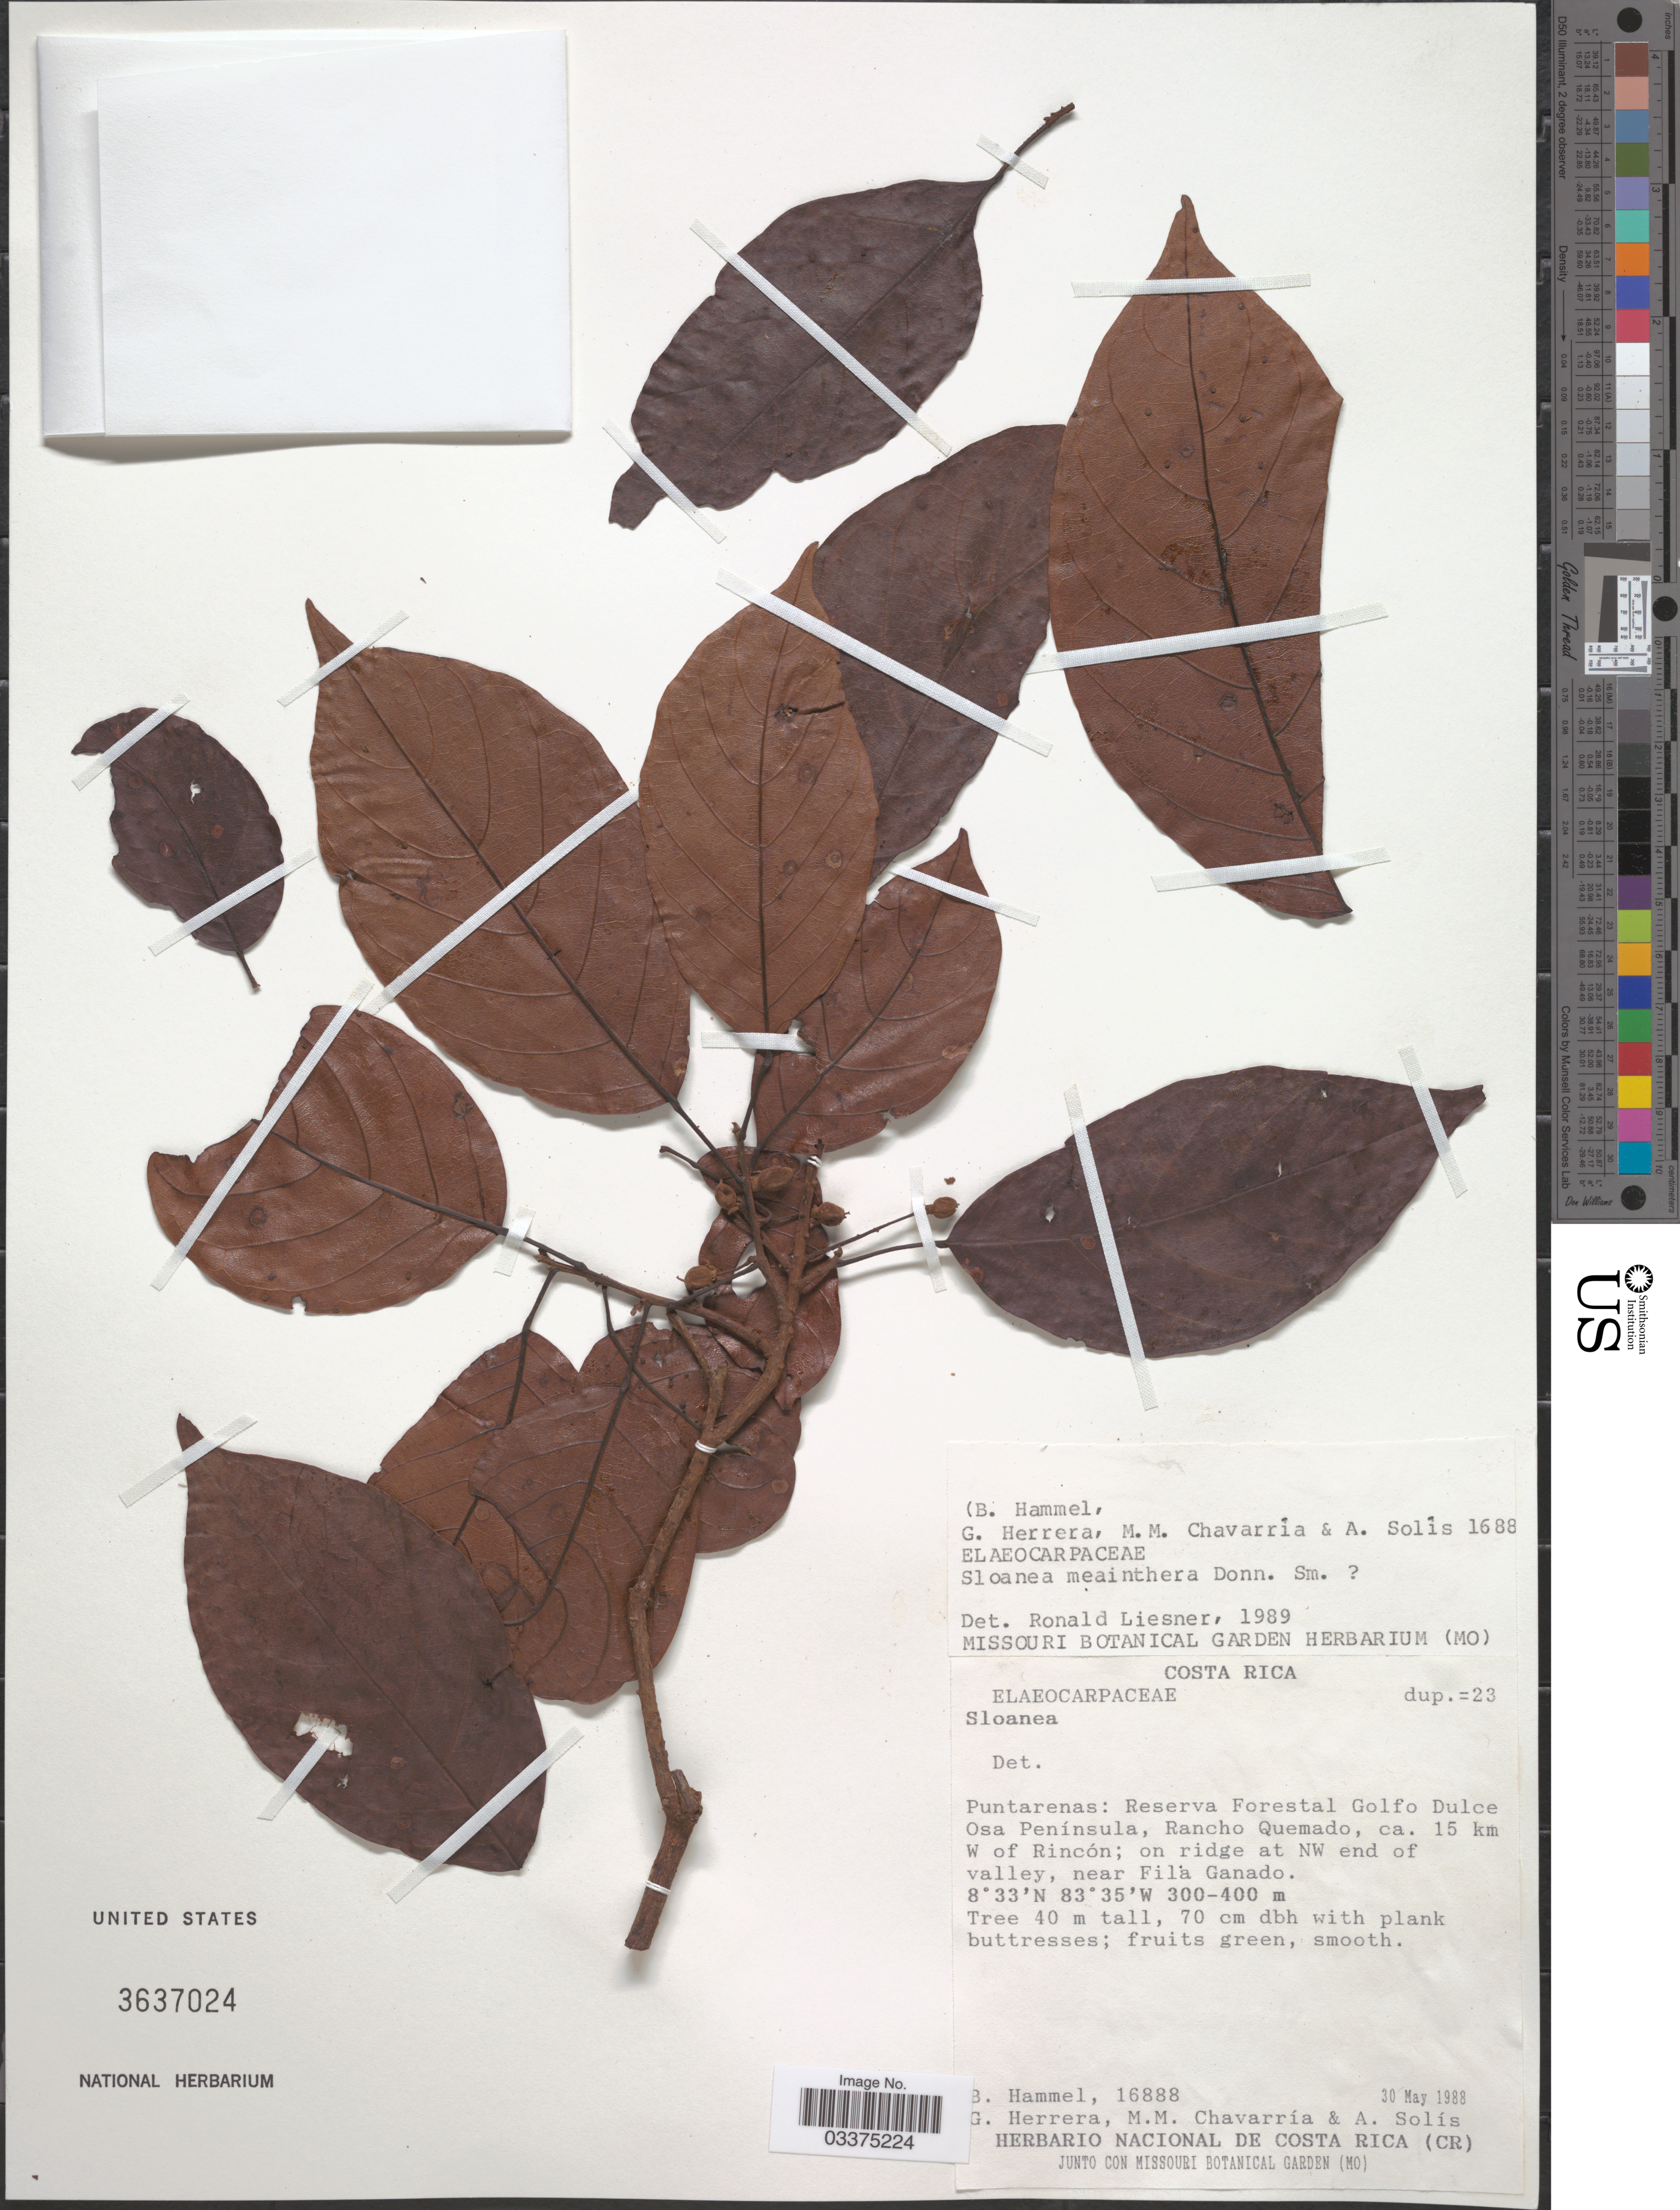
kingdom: Plantae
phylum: Tracheophyta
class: Magnoliopsida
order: Oxalidales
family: Elaeocarpaceae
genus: Sloanea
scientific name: Sloanea meianthera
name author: Donn. Sm.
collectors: B. Hammel, G. Herrera, M. Chavarría & A. Solis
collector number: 16888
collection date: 1988-05-30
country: Costa Rica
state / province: Puntarenas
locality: Reserva Forestal Golfo Dulce Osa Península; Rancho Quemado, ca. 15 km W of Rincón; on ridge at NW end of valley, near Fila Ganado.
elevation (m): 300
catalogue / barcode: US 3637024